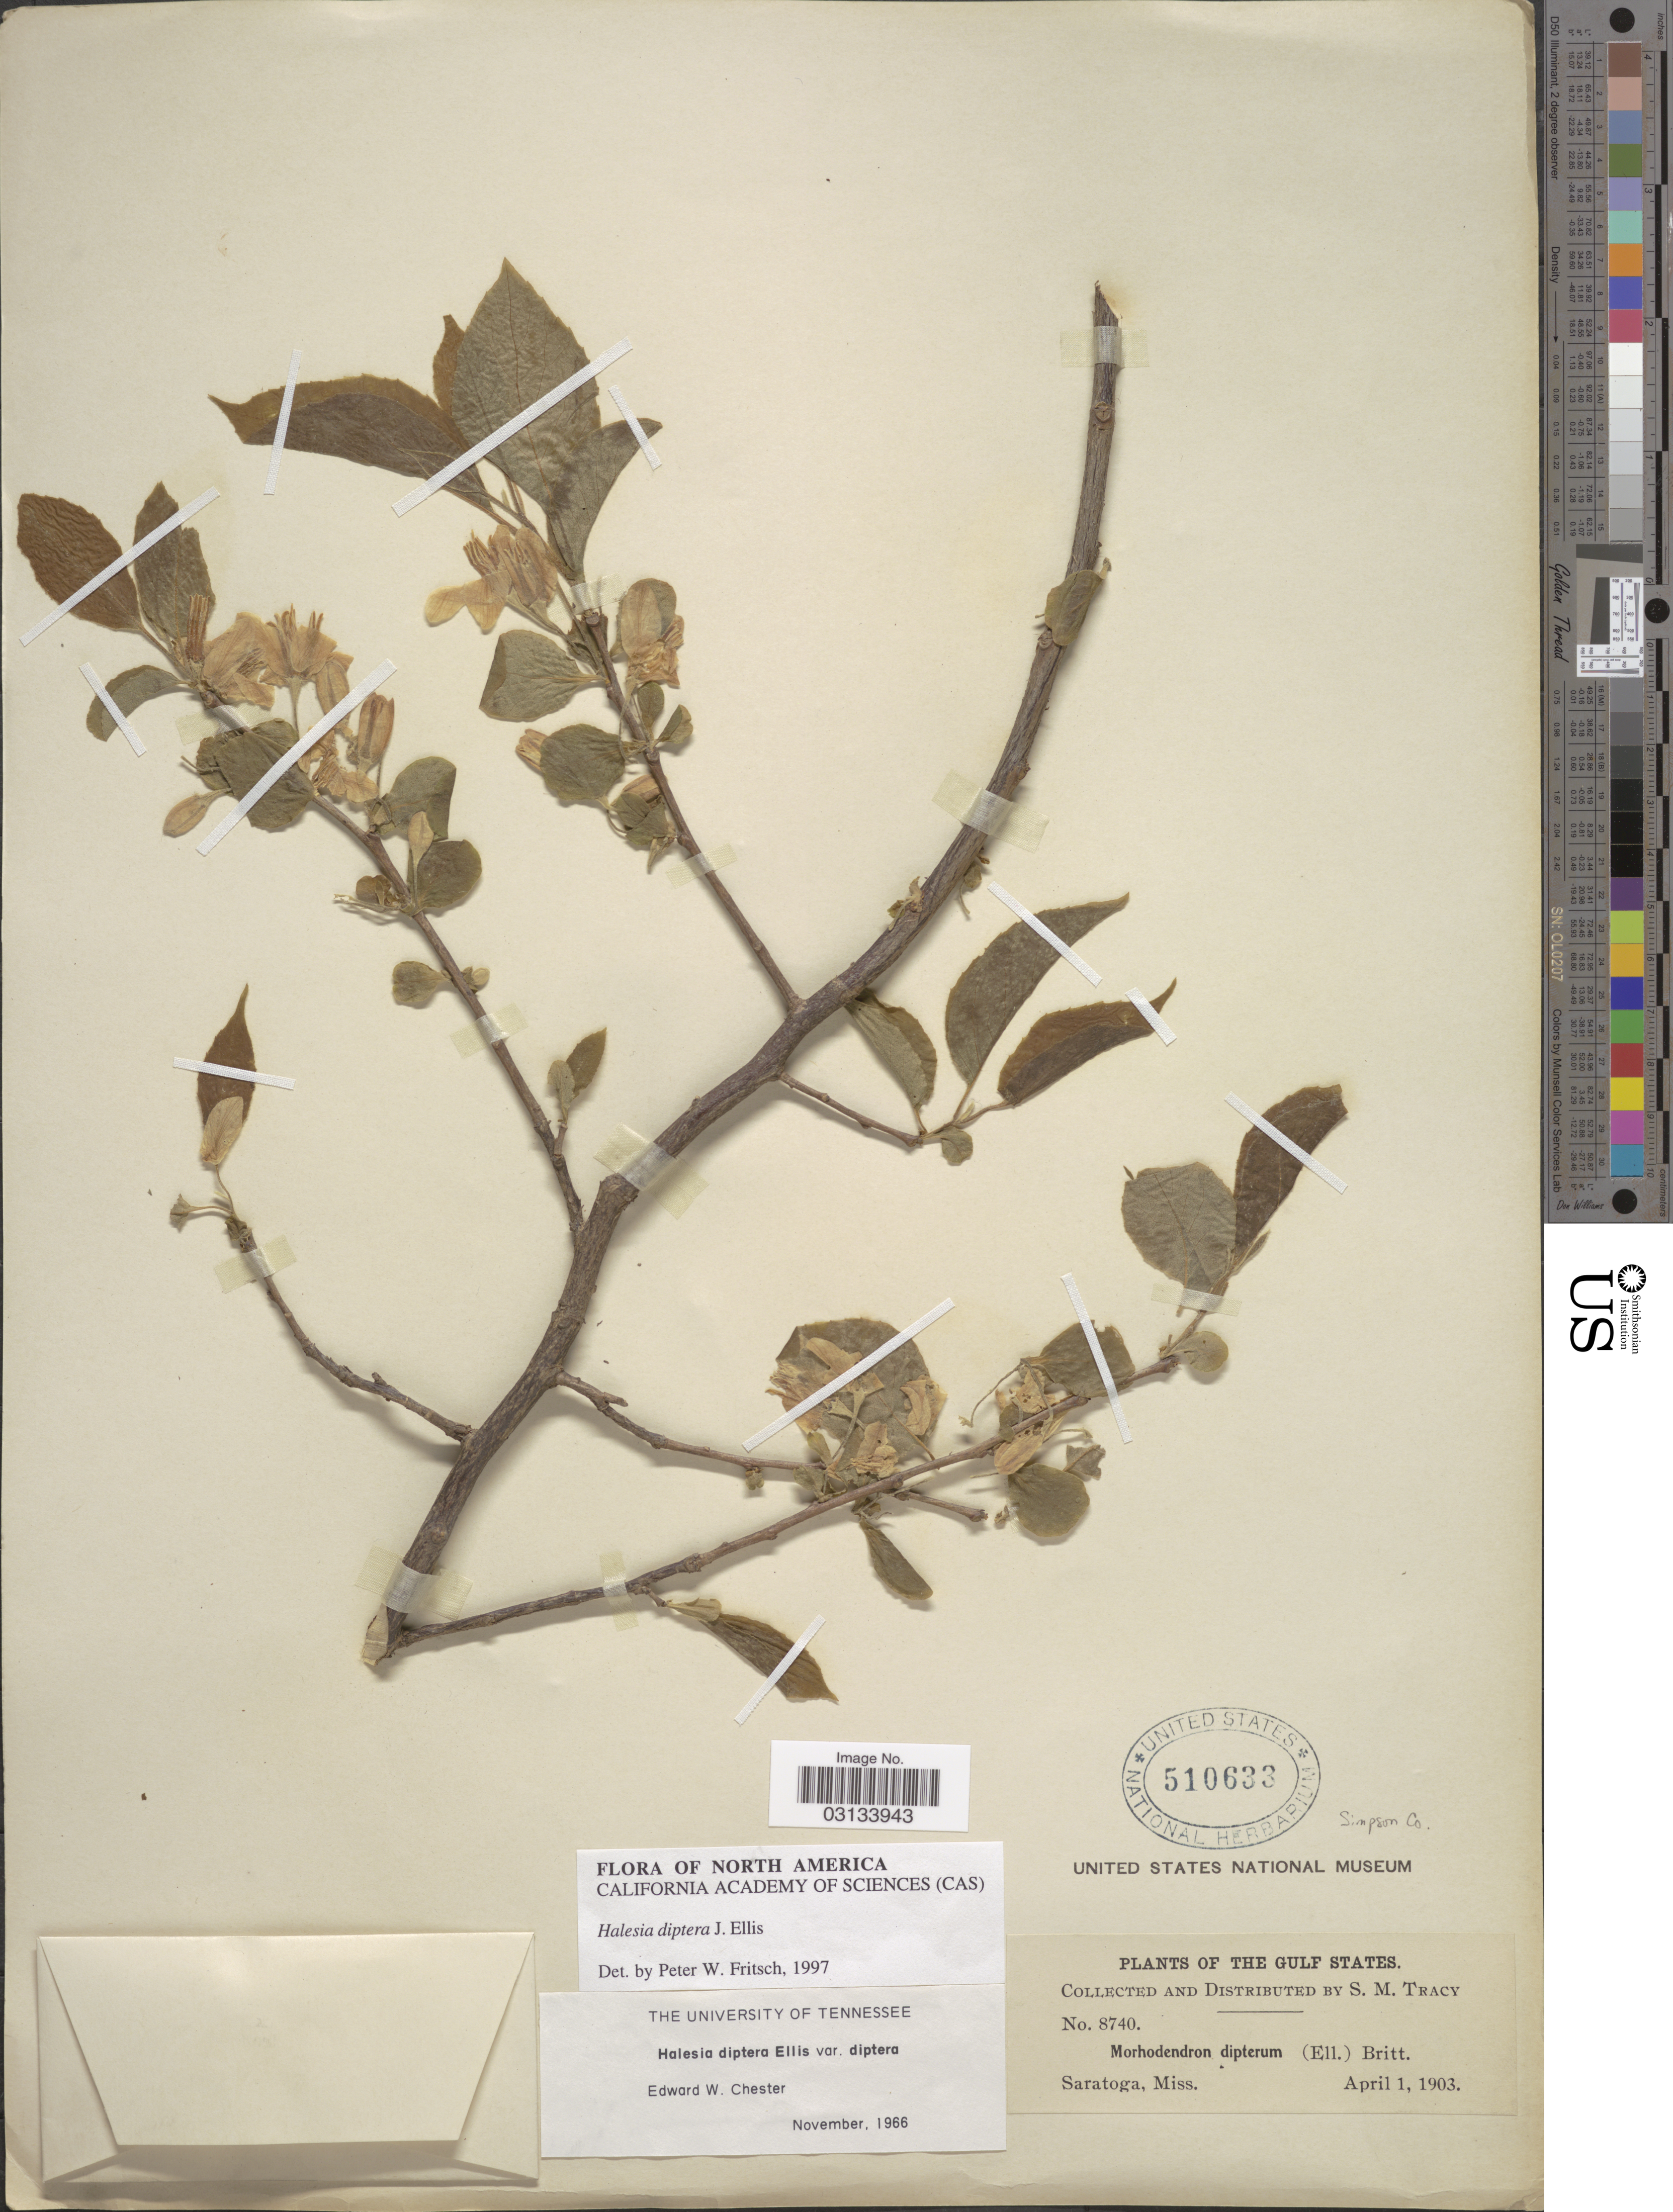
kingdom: Plantae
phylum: Tracheophyta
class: Magnoliopsida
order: Ericales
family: Styracaceae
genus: Halesia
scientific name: Halesia diptera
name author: J. Ellis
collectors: S. M. Tracy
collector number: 8740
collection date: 1903-04-01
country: United States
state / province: Mississippi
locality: Simpson Co. The Gulf States. Saratoga, Miss.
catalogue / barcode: US 510633